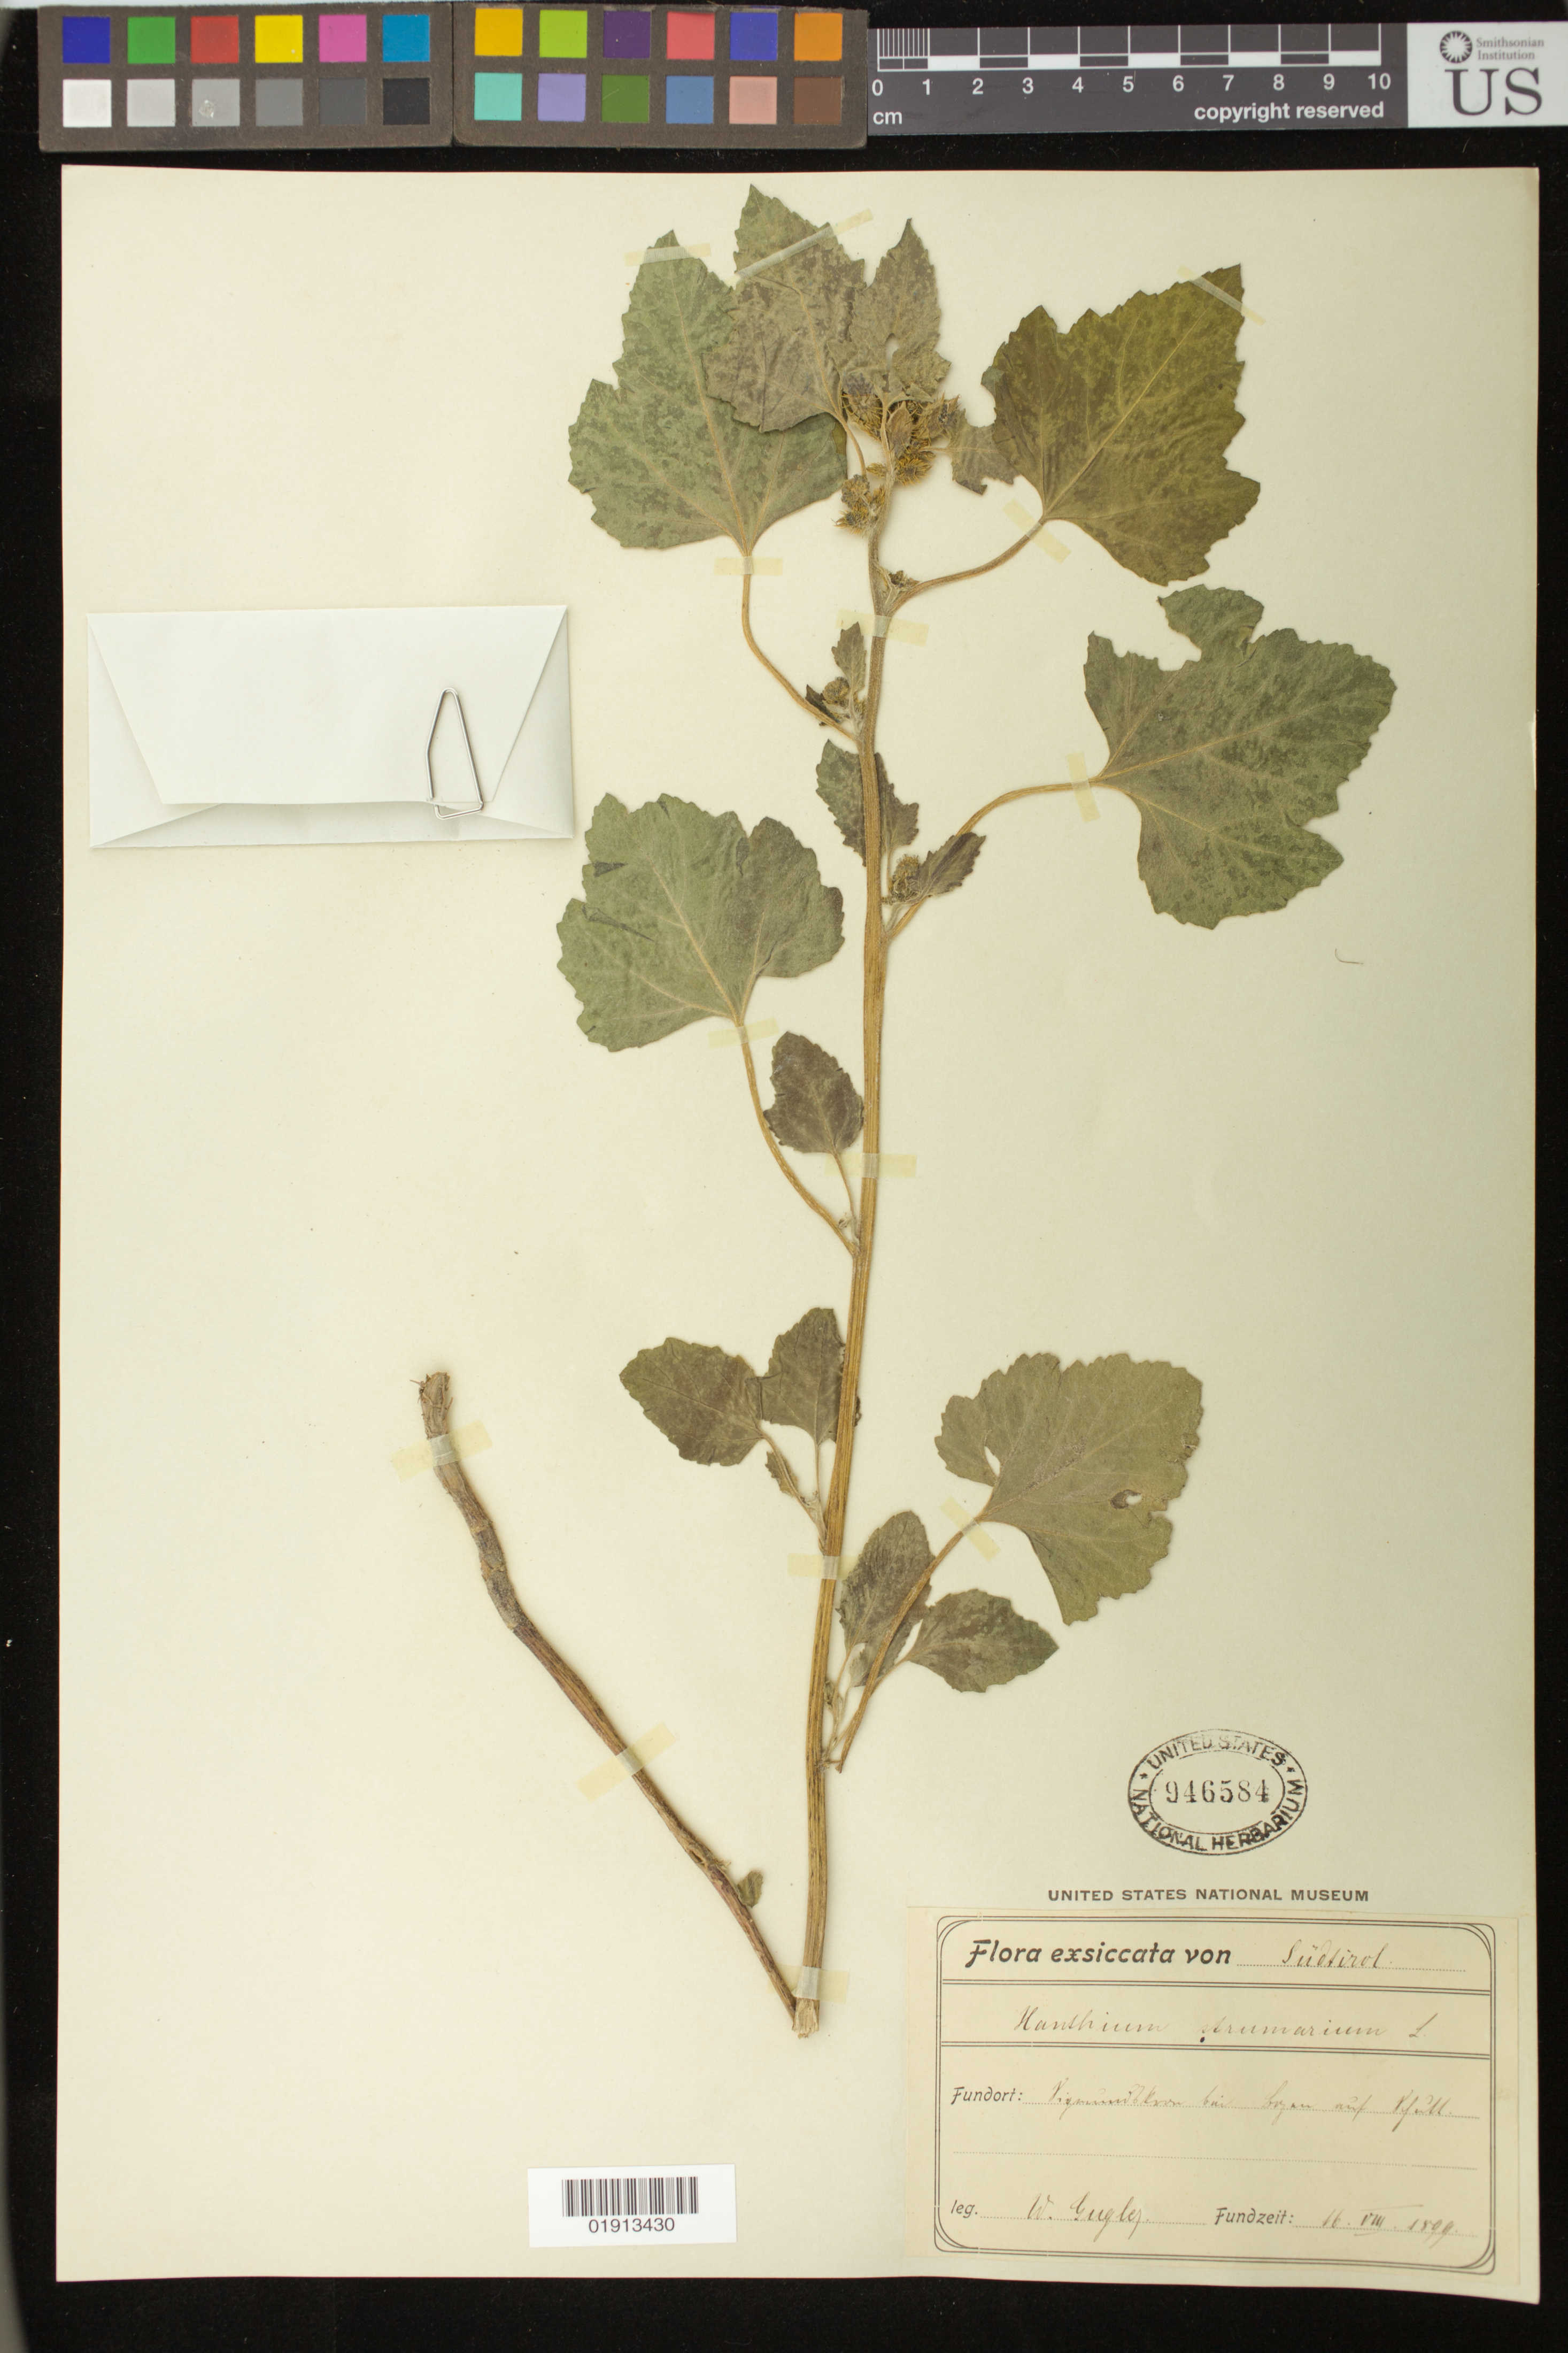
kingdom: Plantae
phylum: Tracheophyta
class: Magnoliopsida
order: Asterales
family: Asteraceae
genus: Xanthium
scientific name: Xanthium strumarium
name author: L.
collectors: W. Gugler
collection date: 1899-08-16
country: Italy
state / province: Trentino-Alto Adige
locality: Südtirol, bei Bozen auf Shull [interpreted]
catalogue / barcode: US 946584